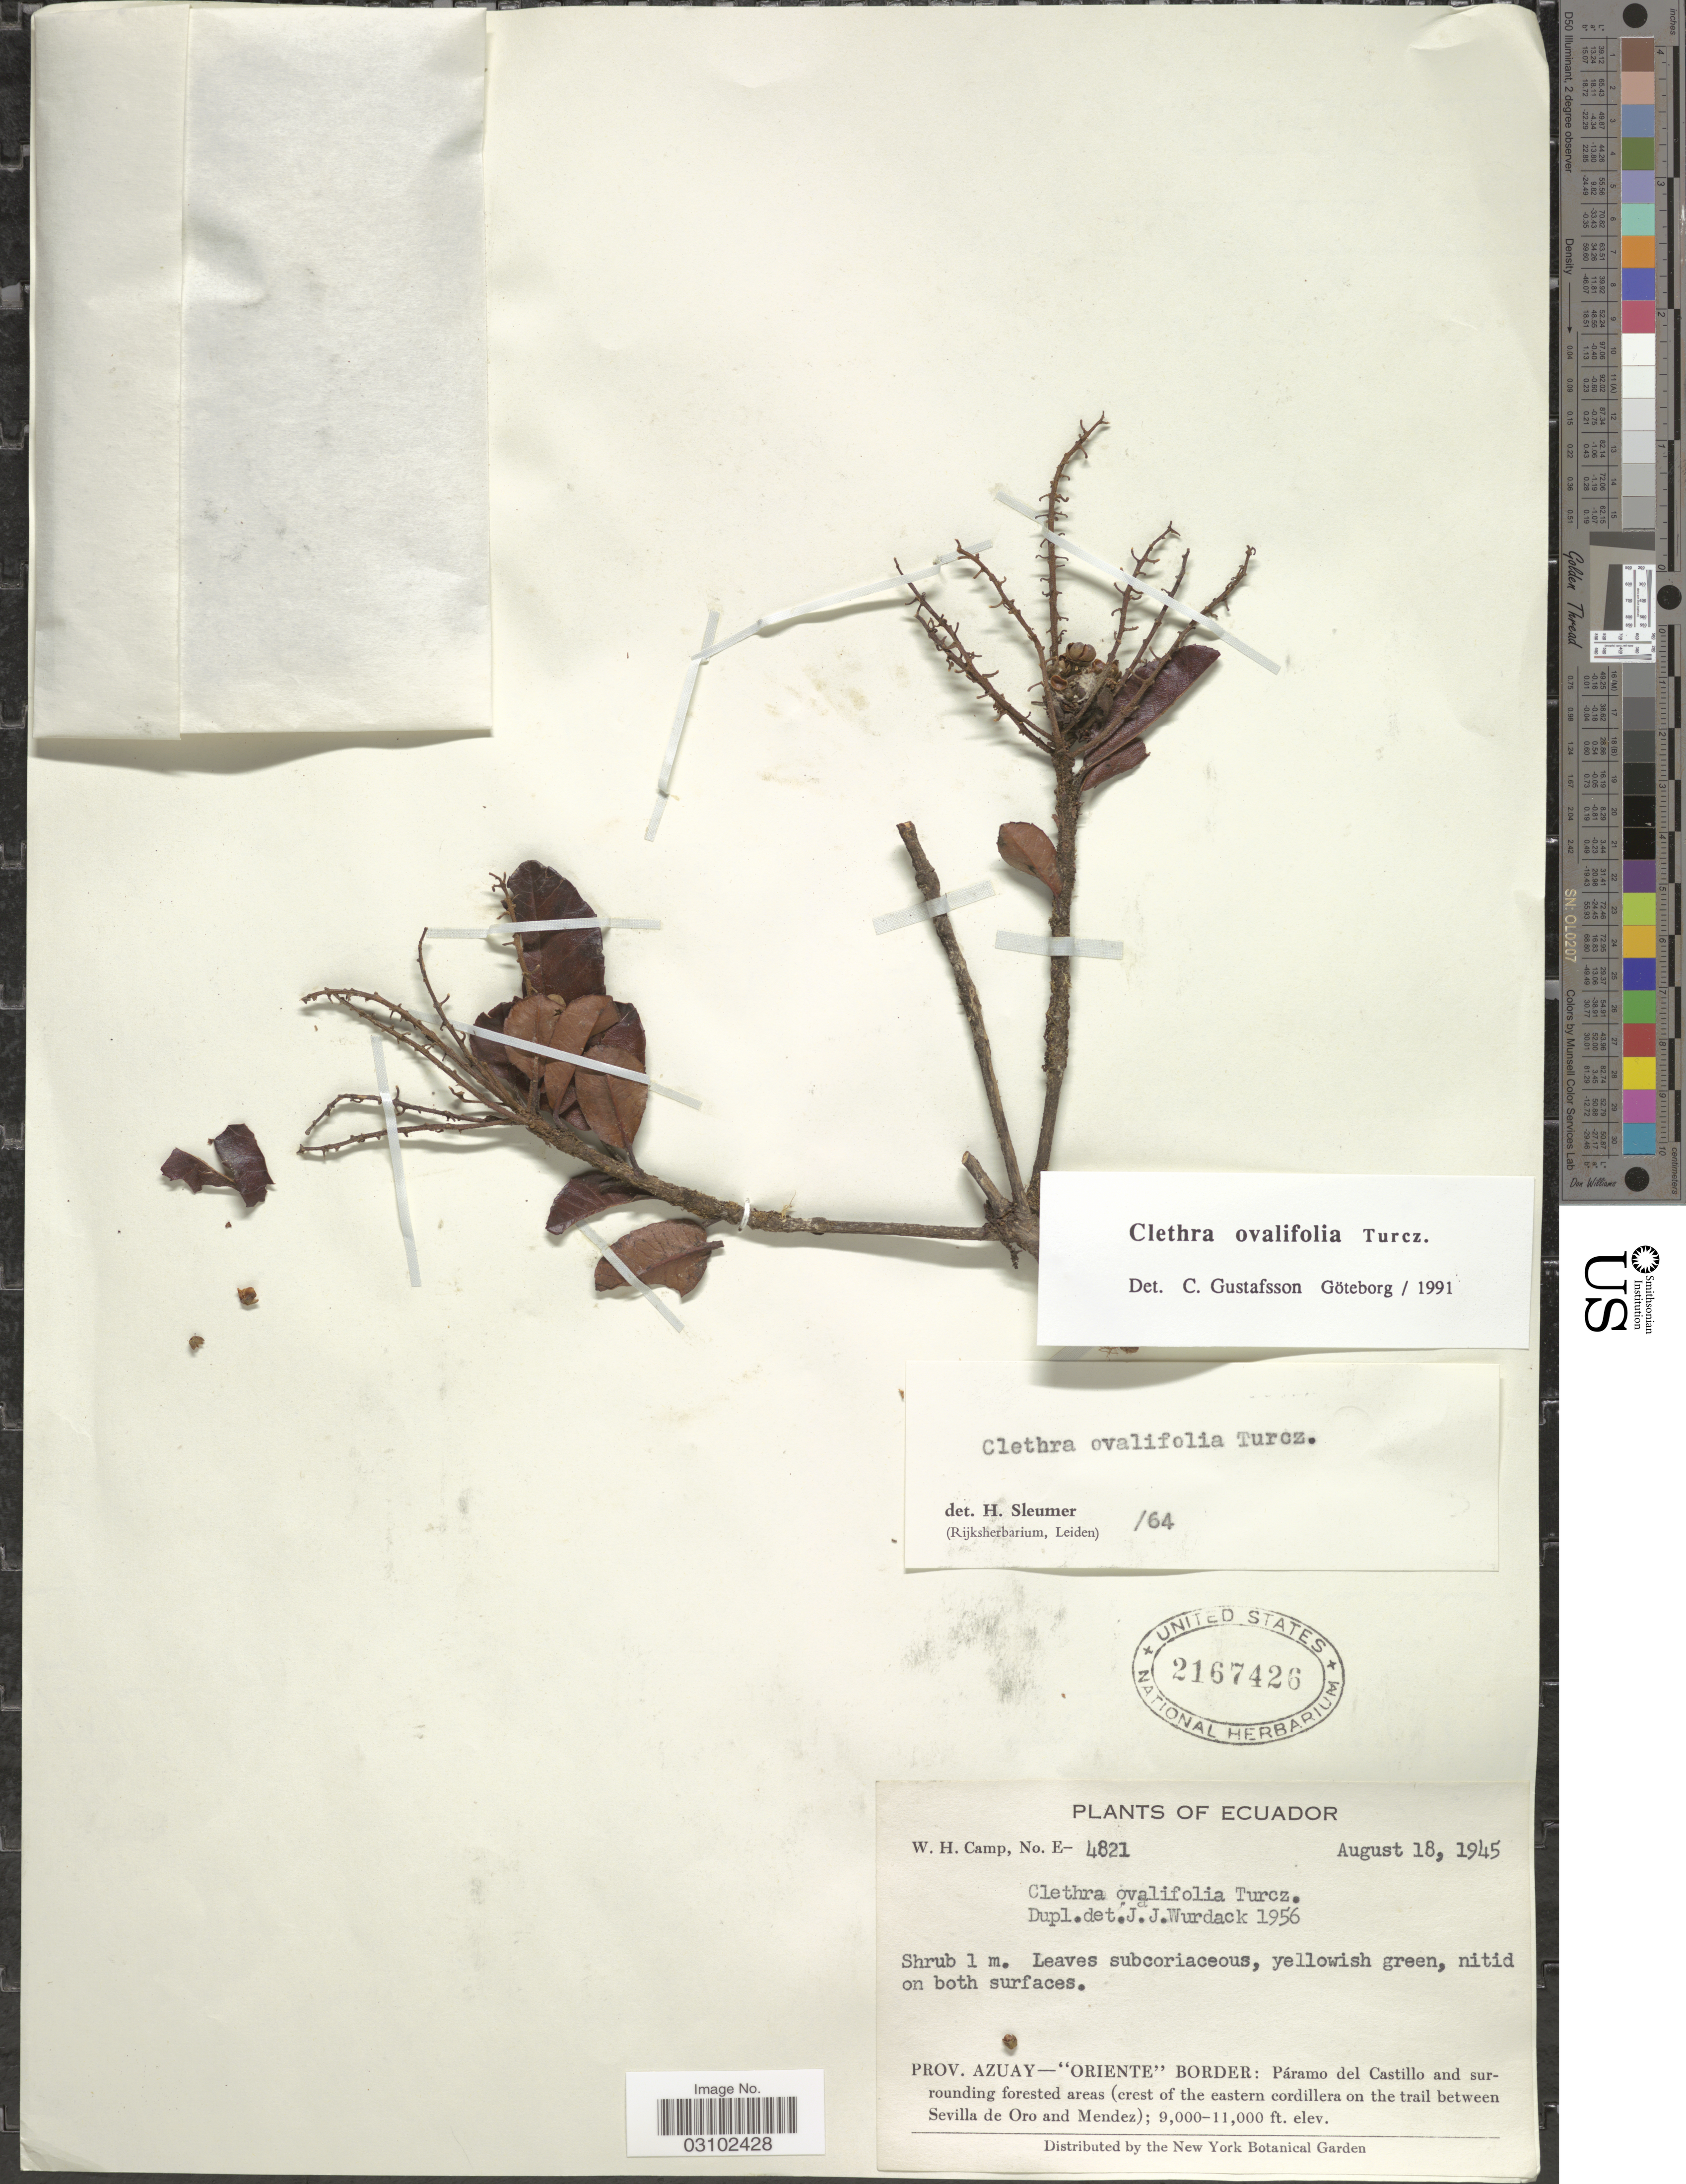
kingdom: Plantae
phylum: Tracheophyta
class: Magnoliopsida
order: Ericales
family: Clethraceae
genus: Clethra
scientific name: Clethra ovalifolia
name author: Turcz.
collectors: W. H. Camp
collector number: E-4821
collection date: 1945-08-18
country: Ecuador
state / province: Azuay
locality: Oriente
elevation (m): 2743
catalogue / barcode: US 2167426